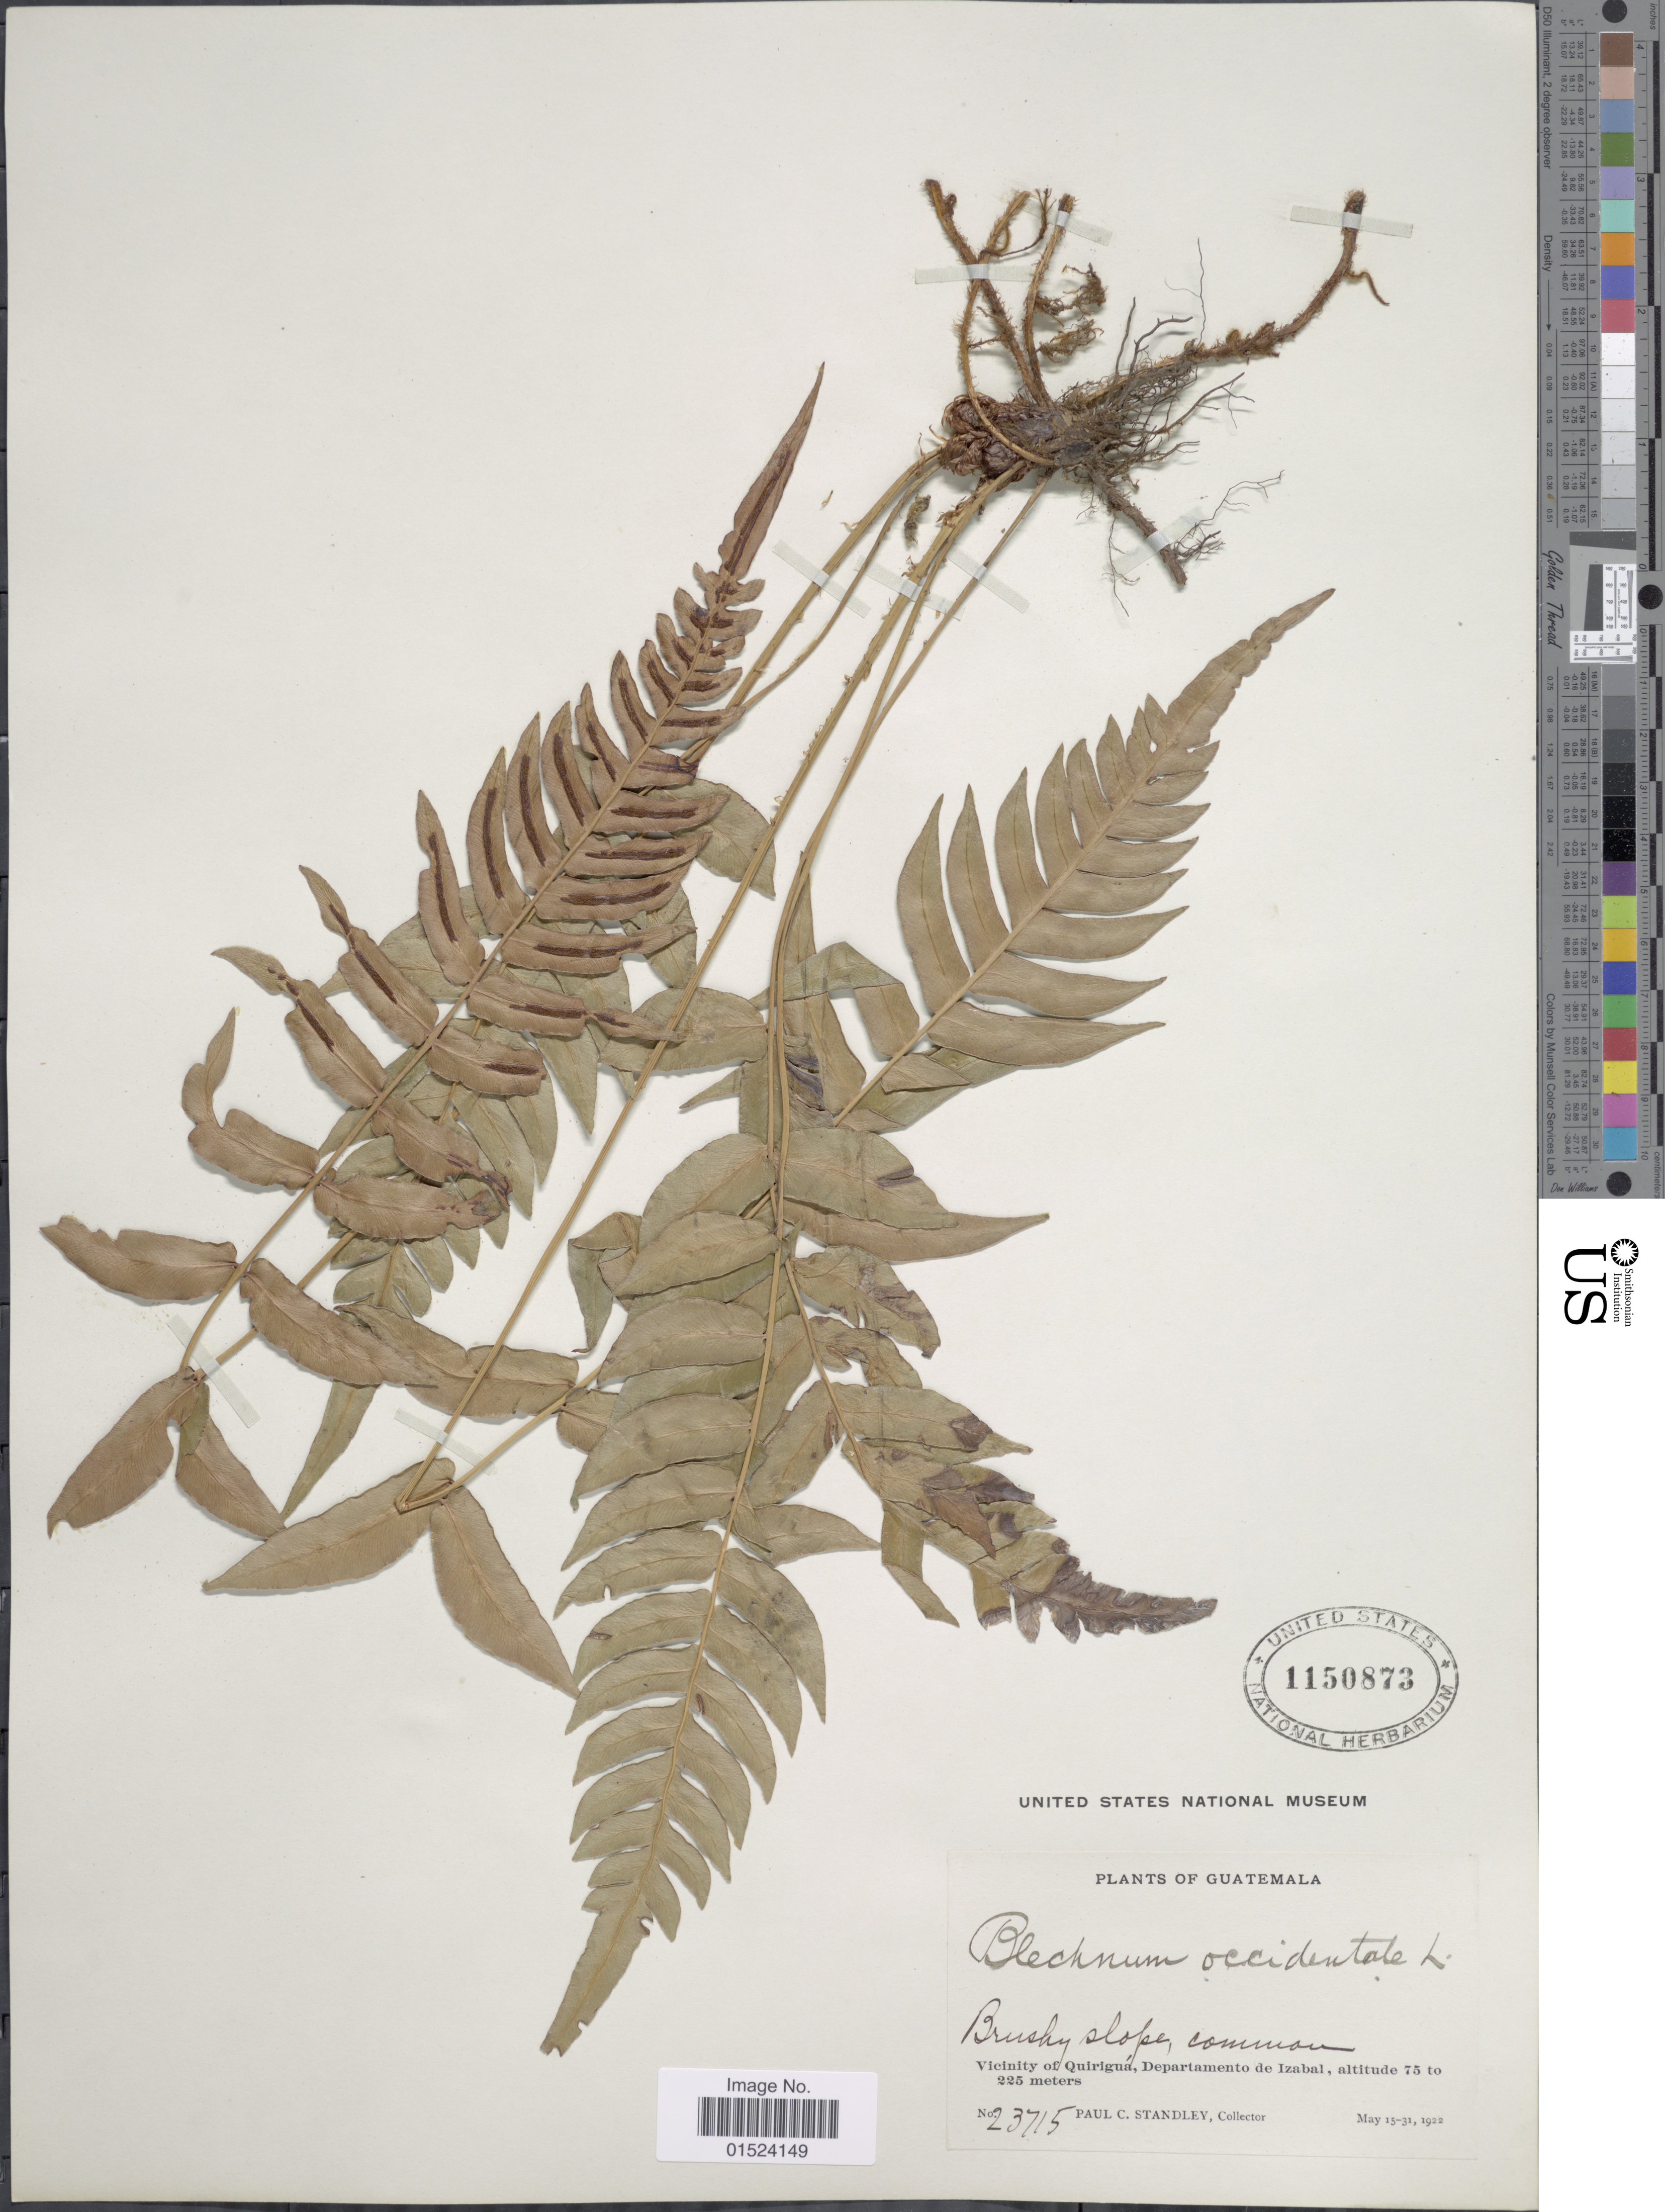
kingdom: Plantae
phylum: Tracheophyta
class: Polypodiopsida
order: Polypodiales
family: Blechnaceae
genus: Blechnum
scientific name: Blechnum occidentale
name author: L.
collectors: P. C. Standley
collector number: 23715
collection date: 1922-05-15/1922-05-31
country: Guatemala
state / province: Izabal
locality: Vicinity of Quiriguá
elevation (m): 75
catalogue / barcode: US 1150873